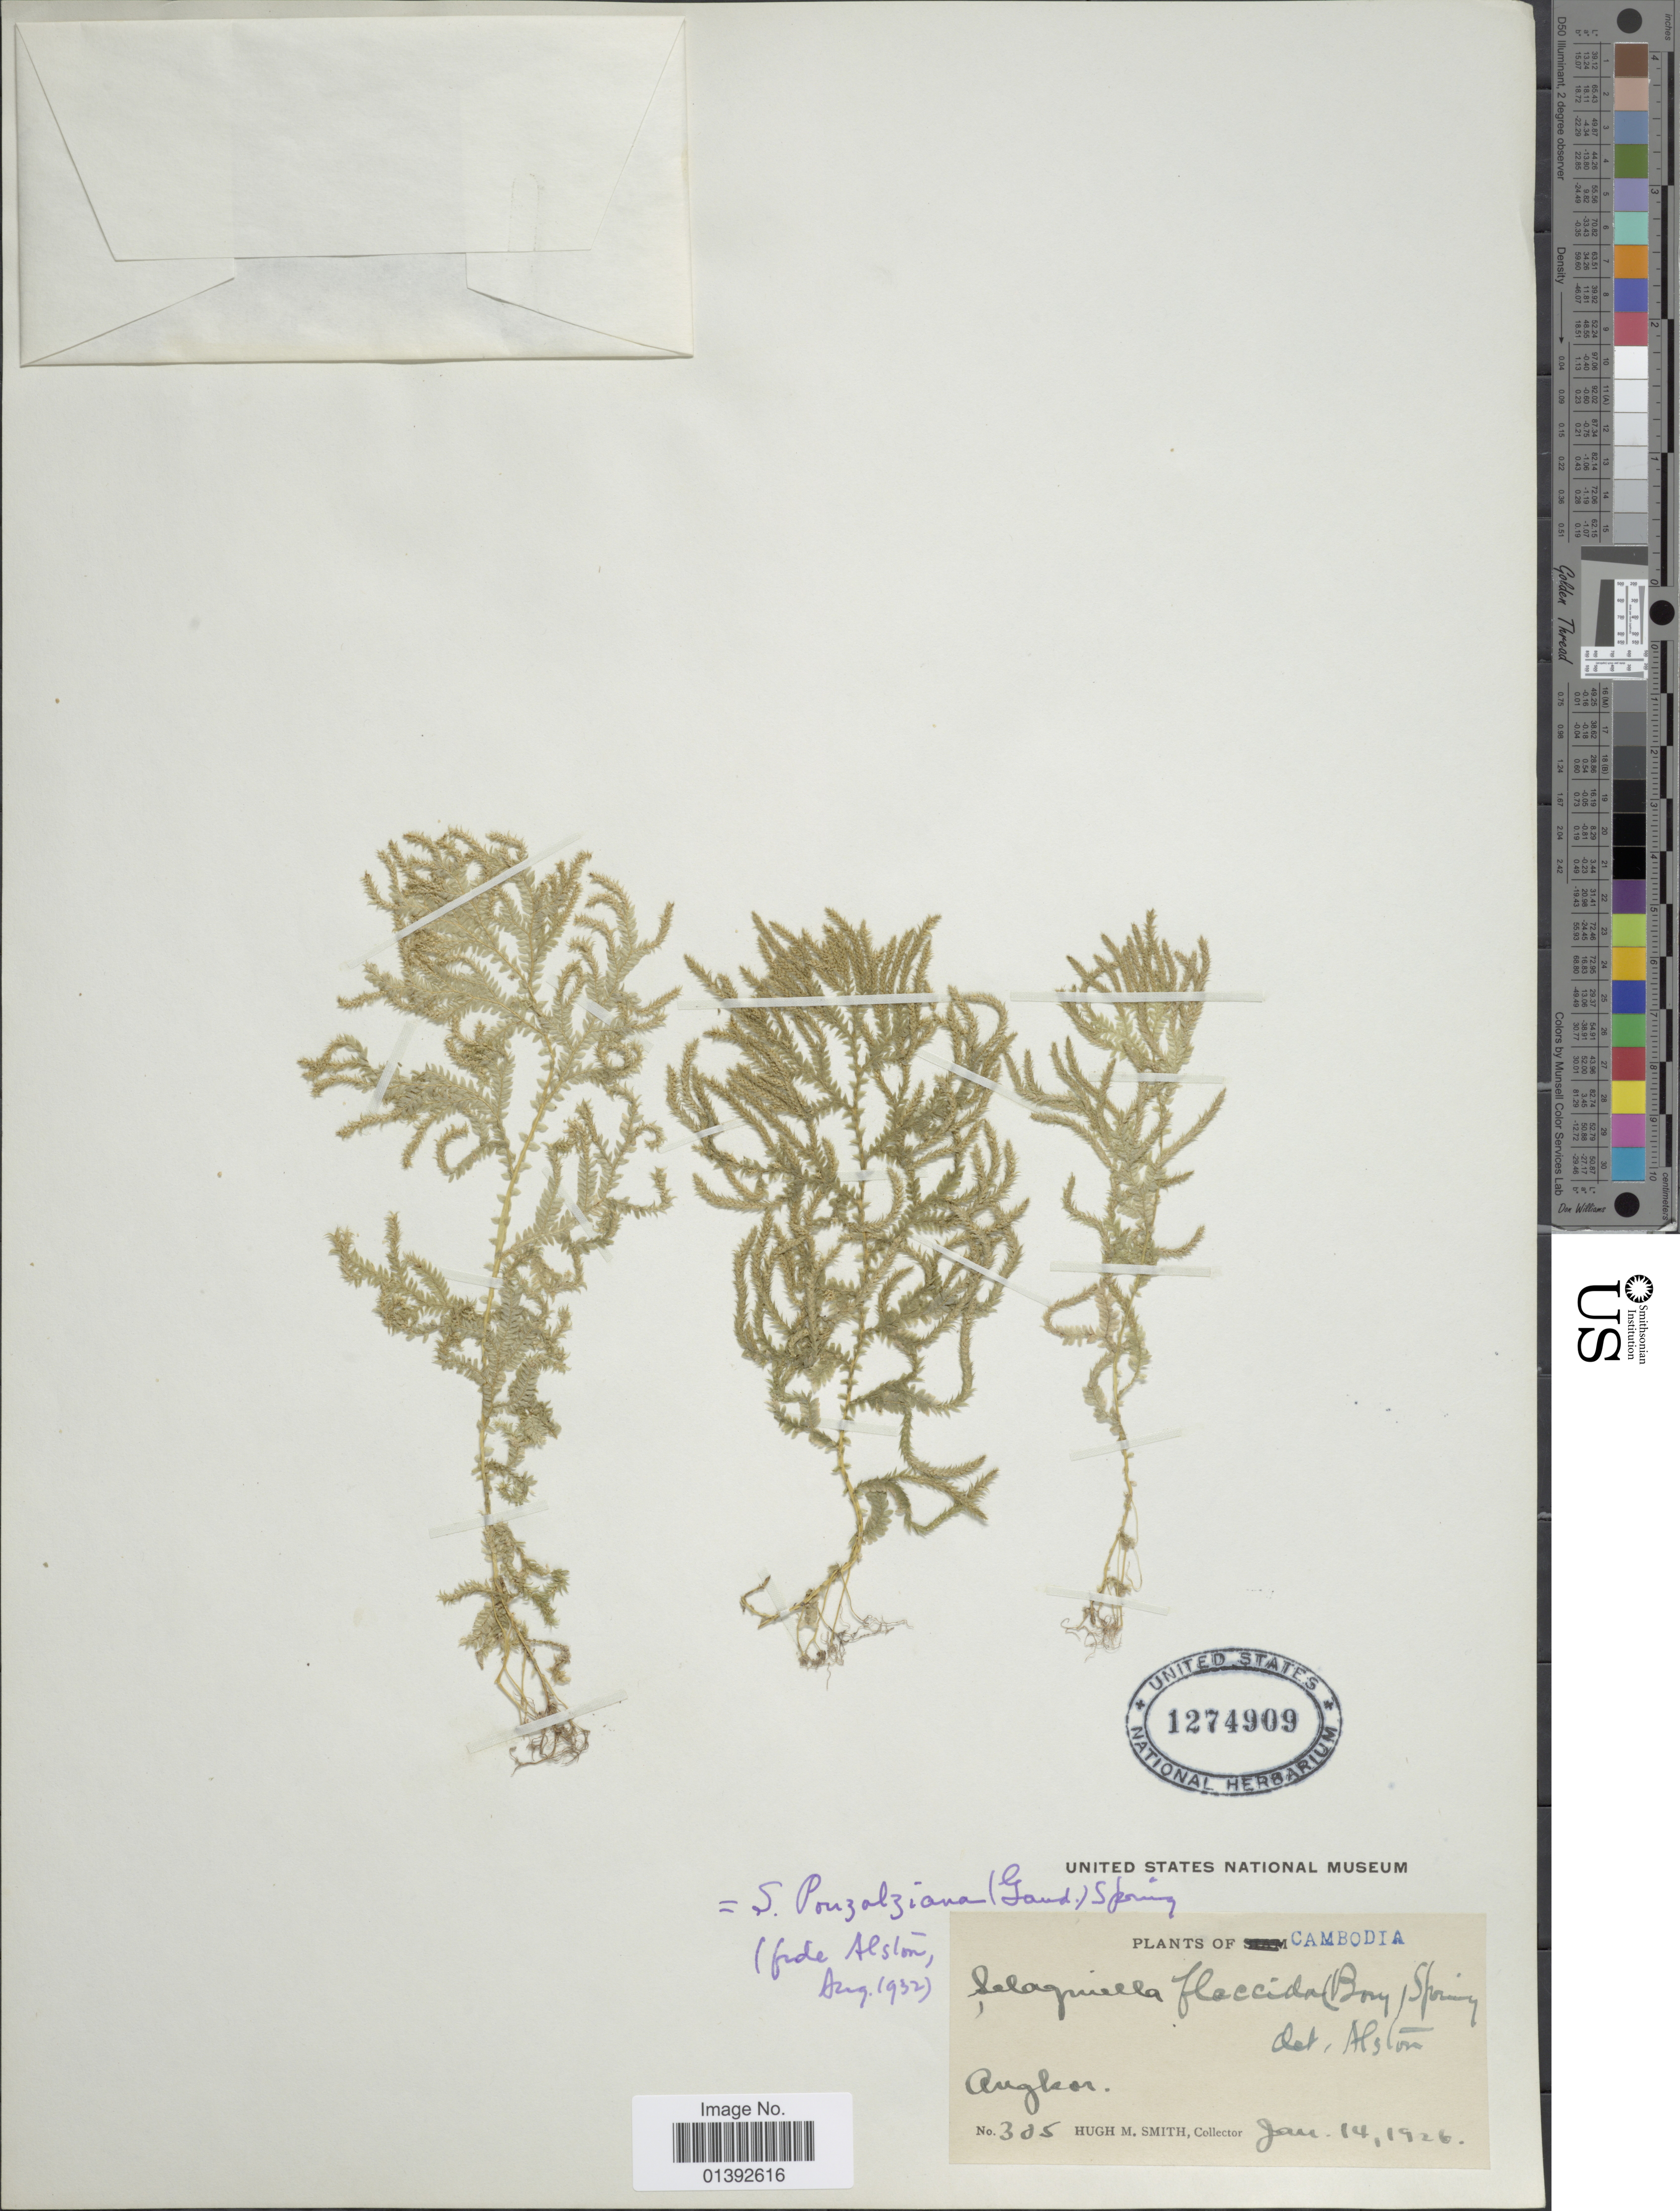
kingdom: Plantae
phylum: Tracheophyta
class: Lycopodiopsida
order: Selaginellales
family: Selaginellaceae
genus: Selaginella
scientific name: Selaginella delicatula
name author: (Desv.) Alston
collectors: H. M. Smith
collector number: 305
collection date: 1926-01-14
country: Cambodia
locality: Angkor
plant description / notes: No precise locality correction needed.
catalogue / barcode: US 1274909